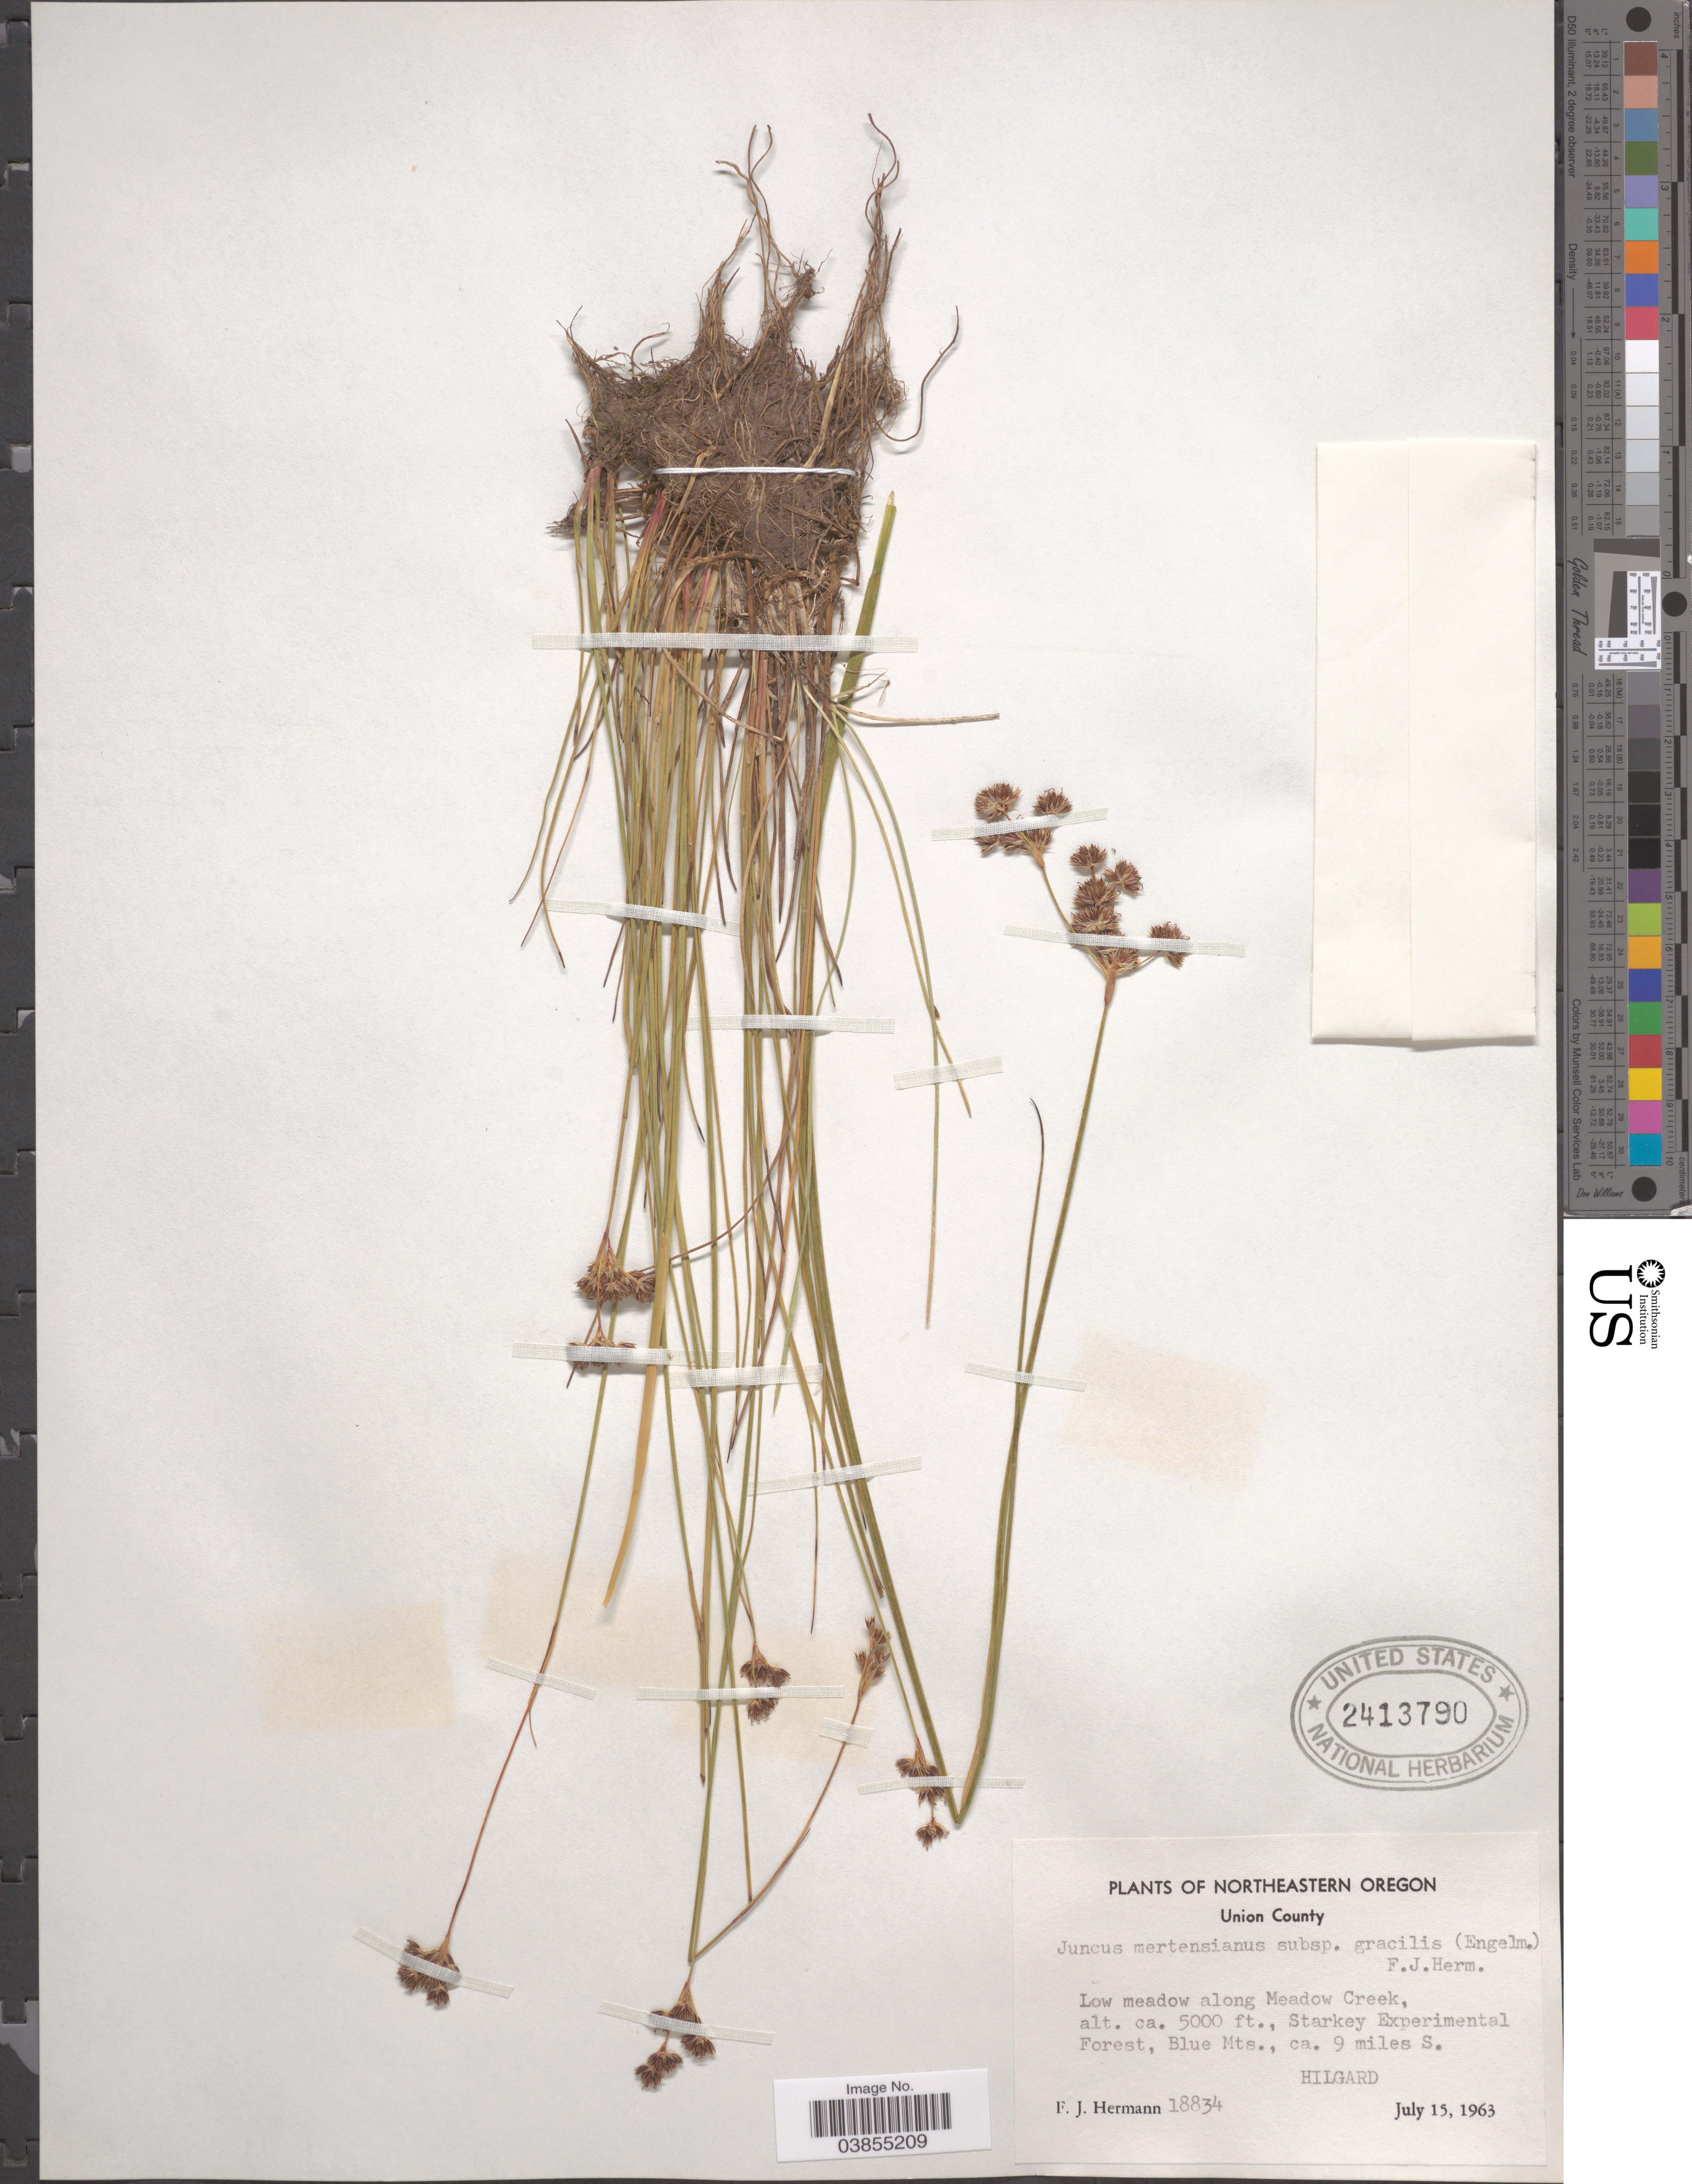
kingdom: Plantae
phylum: Tracheophyta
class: Liliopsida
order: Poales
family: Juncaceae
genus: Juncus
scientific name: Juncus mertensianus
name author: Bong.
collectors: F. J. Hermann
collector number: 18834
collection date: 1963-07-15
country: United States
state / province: Oregon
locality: Northeastern Oregon. Union County. Low meadow along Meadow Creek, Starkey Experimental Forest, Blue Mts., ca. 9 miles S. Hilgard.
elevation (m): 1524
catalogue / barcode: US 2413790